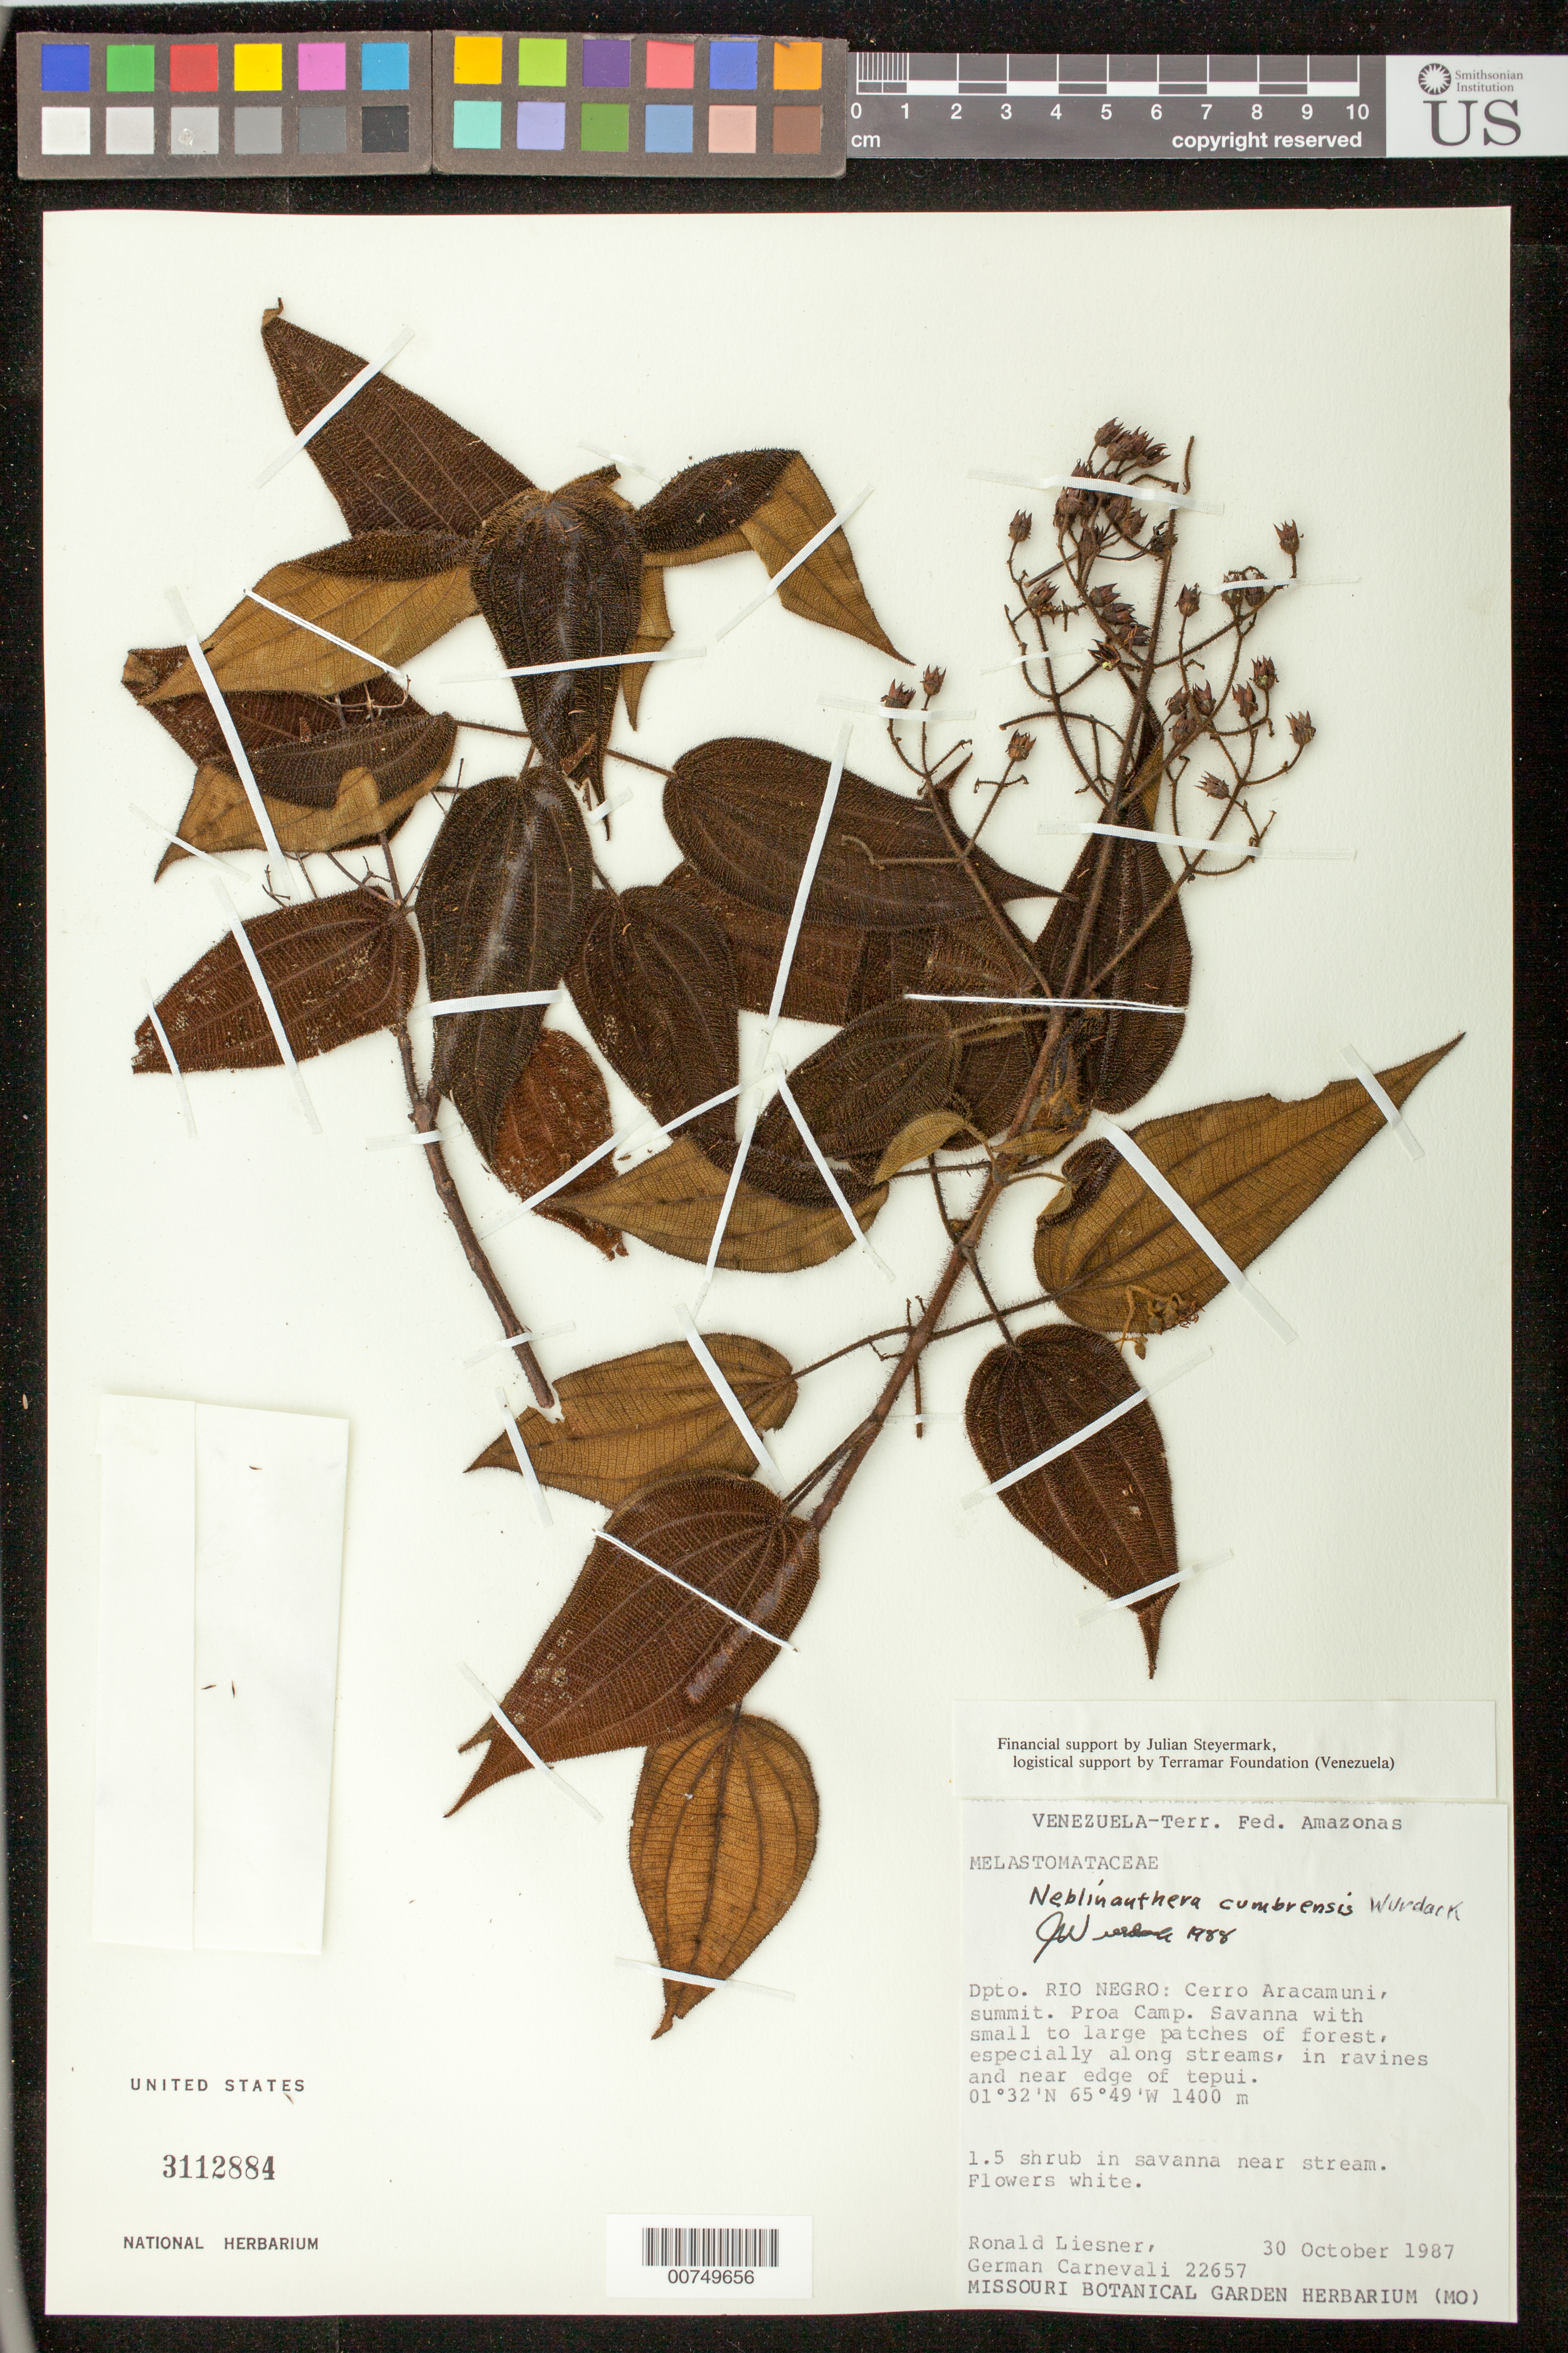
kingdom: Plantae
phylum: Tracheophyta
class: Magnoliopsida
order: Myrtales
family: Melastomataceae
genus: Centronia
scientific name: Centronia neblinae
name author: Wurdack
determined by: Wurdack, John J., (US), US (UNITED STATES)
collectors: R. L. Liesner & G. Carnevali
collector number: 22657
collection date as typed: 30-Oct-87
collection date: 1987-10-30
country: Venezuela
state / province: Amazonas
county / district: Río Negro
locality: Cerro Aracamuni, summit; Proa camp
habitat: Savanna with small to large patches of forest, near stream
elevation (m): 1400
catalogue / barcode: US 3112884